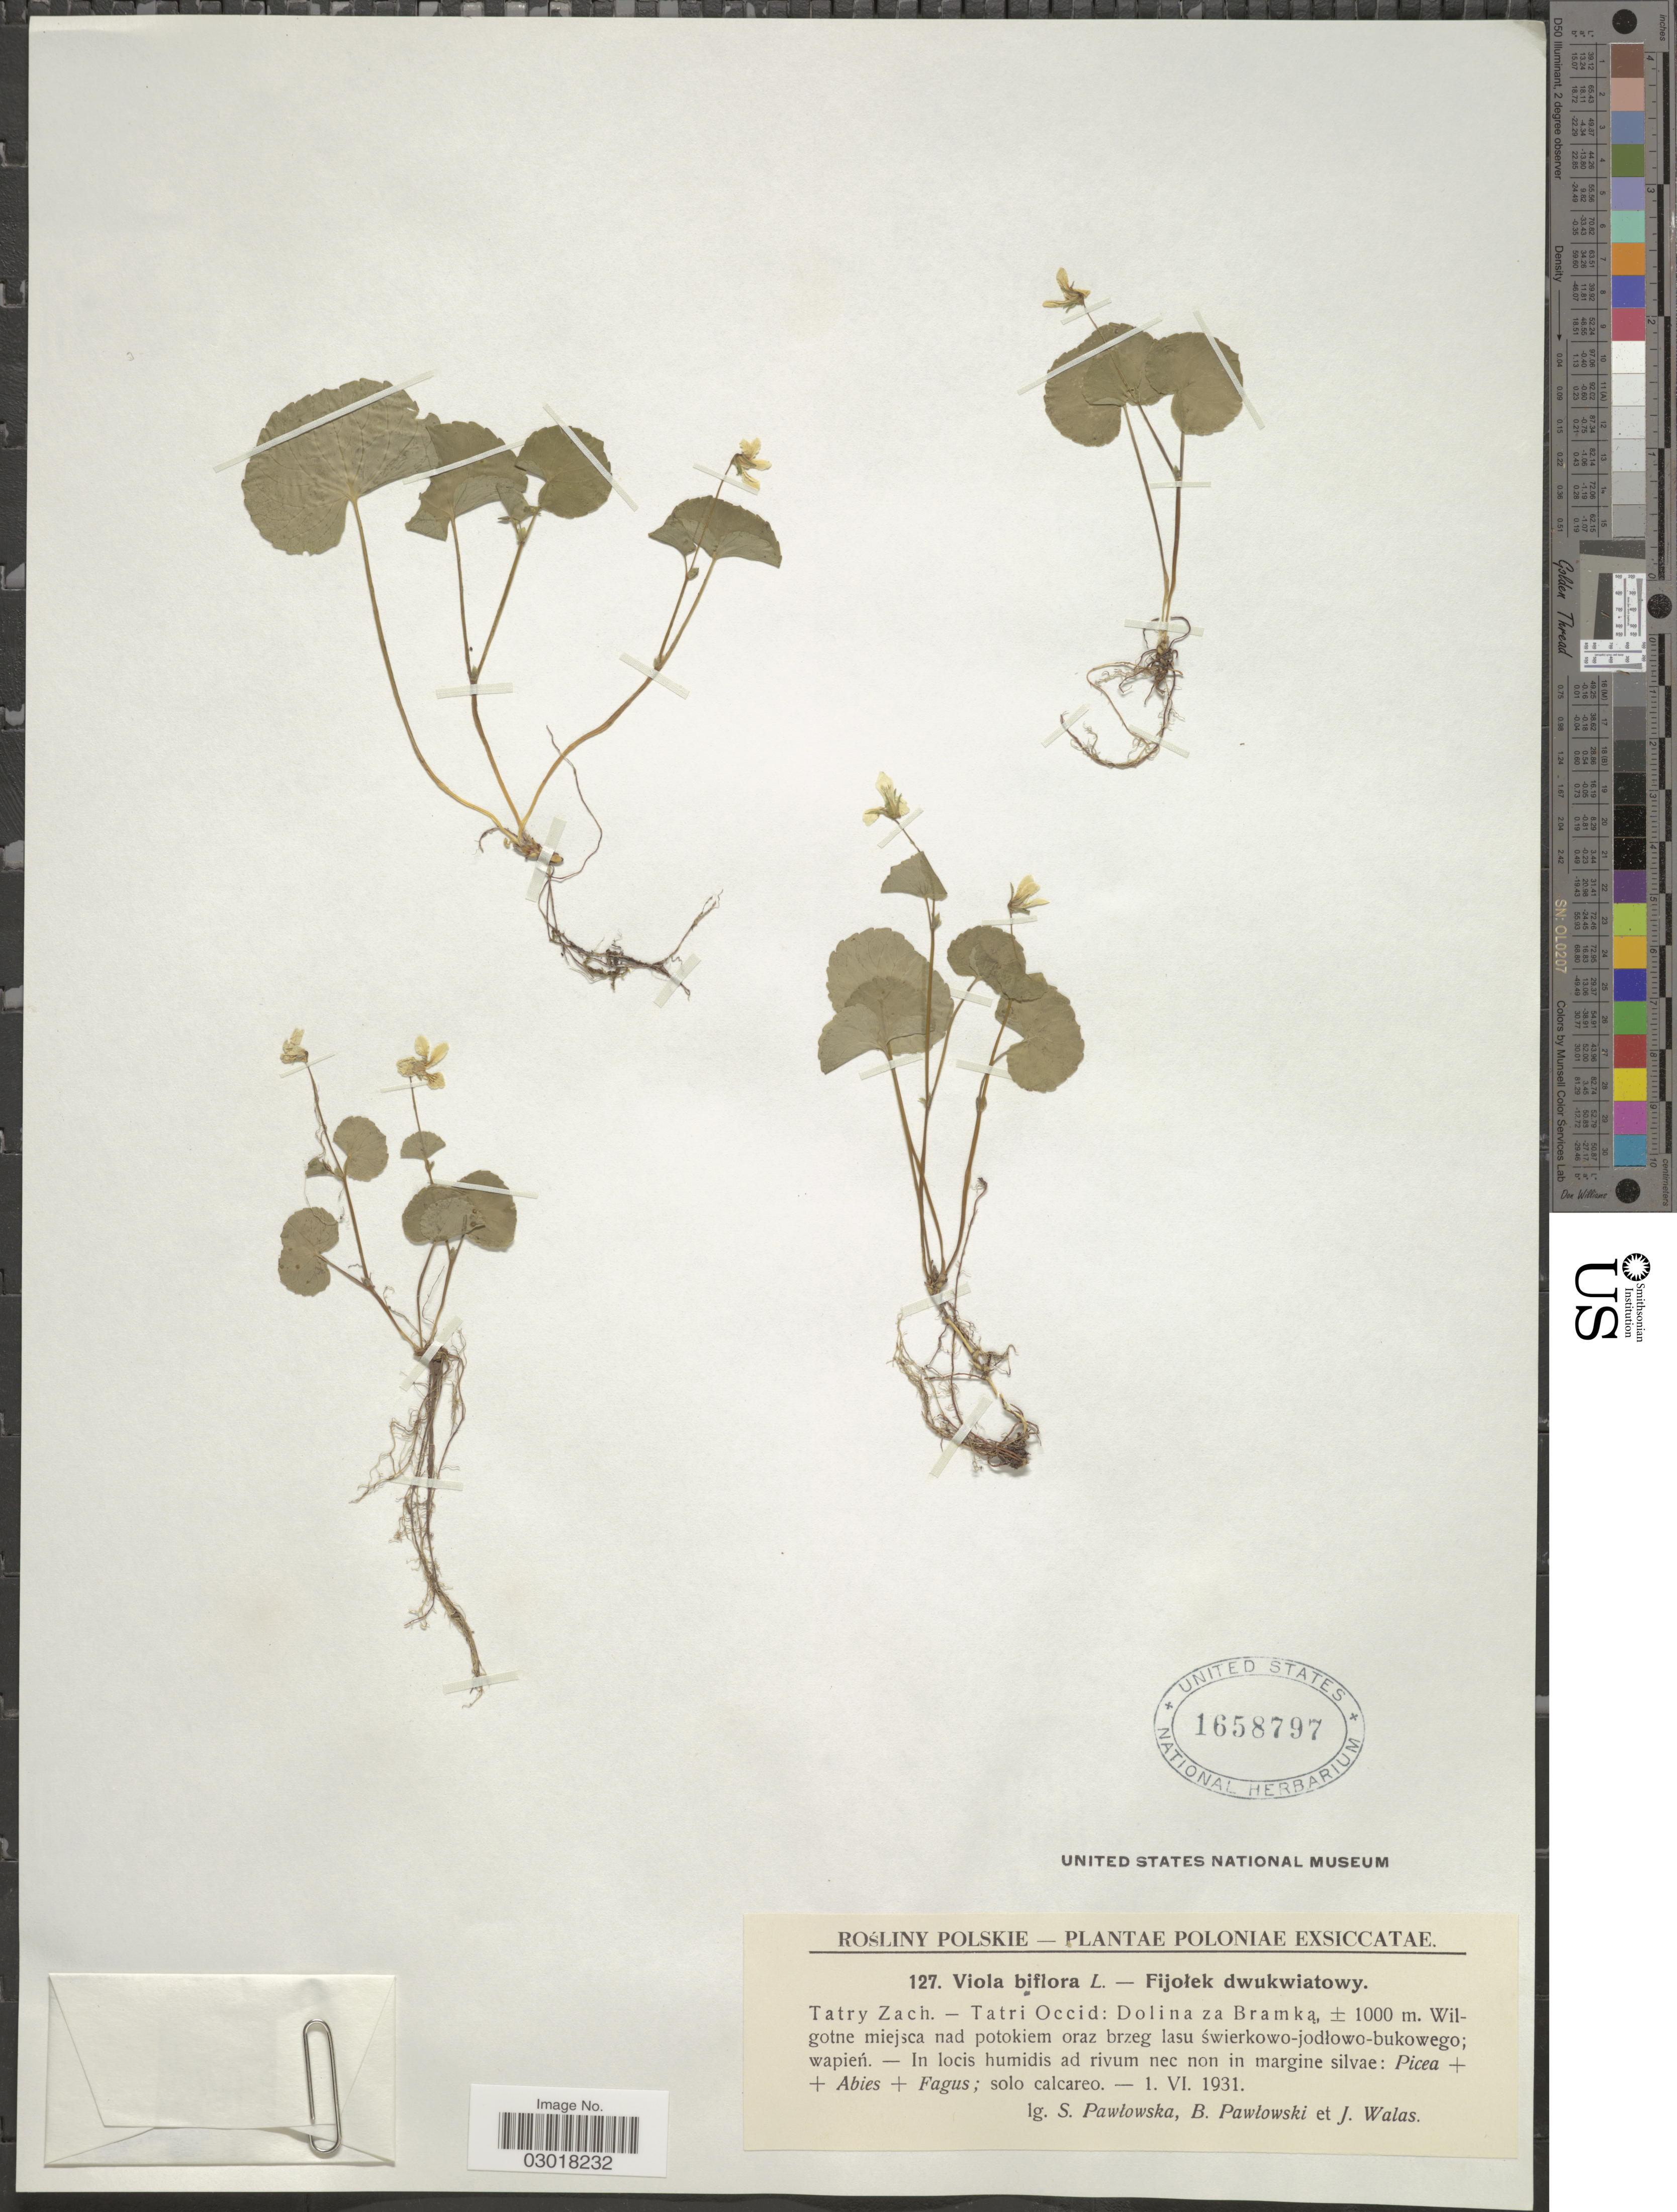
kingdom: Plantae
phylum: Tracheophyta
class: Magnoliopsida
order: Malpighiales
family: Violaceae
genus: Viola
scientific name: Viola biflora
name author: L.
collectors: S. Pawlowska, B. Pawlowski & J. Walas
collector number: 127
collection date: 1931-06-01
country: Poland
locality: Poloniae. Tatry Zach. - Tatri Occid: Dolina za Bramka.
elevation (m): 1000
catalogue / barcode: US 1658797